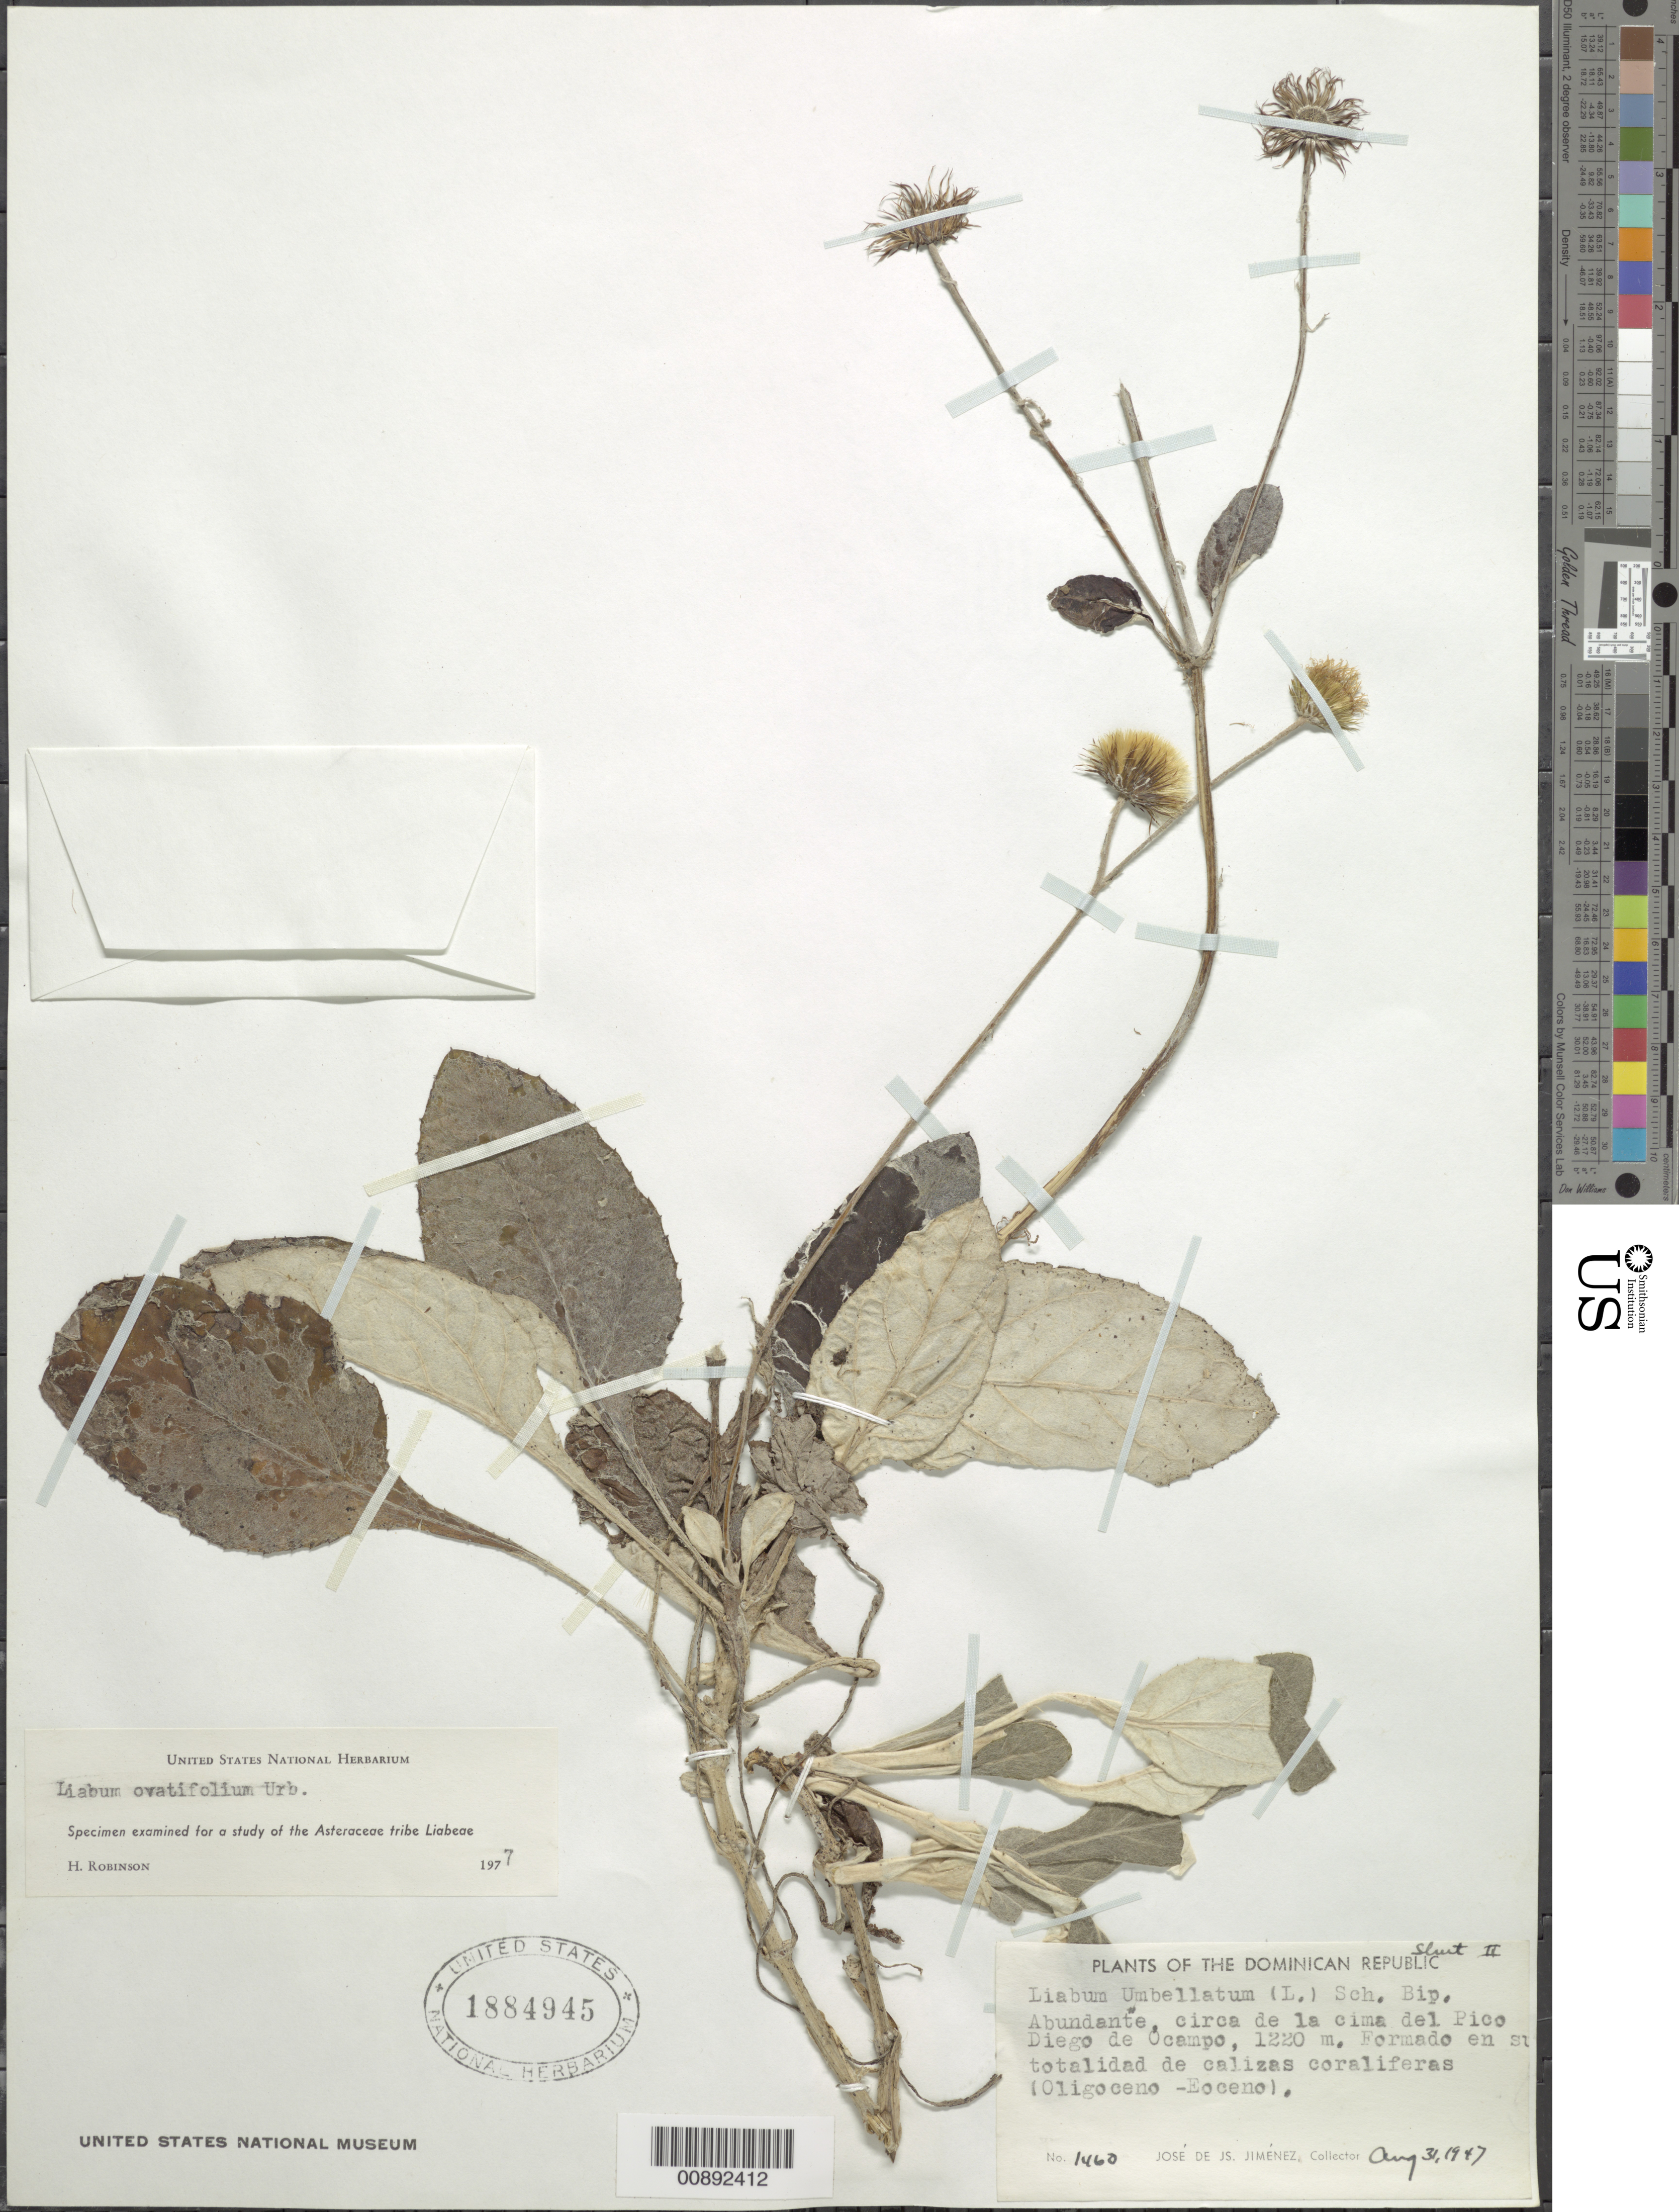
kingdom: Plantae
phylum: Tracheophyta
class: Magnoliopsida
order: Asterales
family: Asteraceae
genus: Liabum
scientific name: Liabum ovatifolium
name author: Urb.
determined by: Robinson, Harold E., (US)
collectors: J. J. Jiménez Almonte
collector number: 1460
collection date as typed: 31 August 1947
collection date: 1947-08-31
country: Dominican Republic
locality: De la Cima del Pico, Diego de Ocampo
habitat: Circa de la cima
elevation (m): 1220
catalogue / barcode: US 1884945